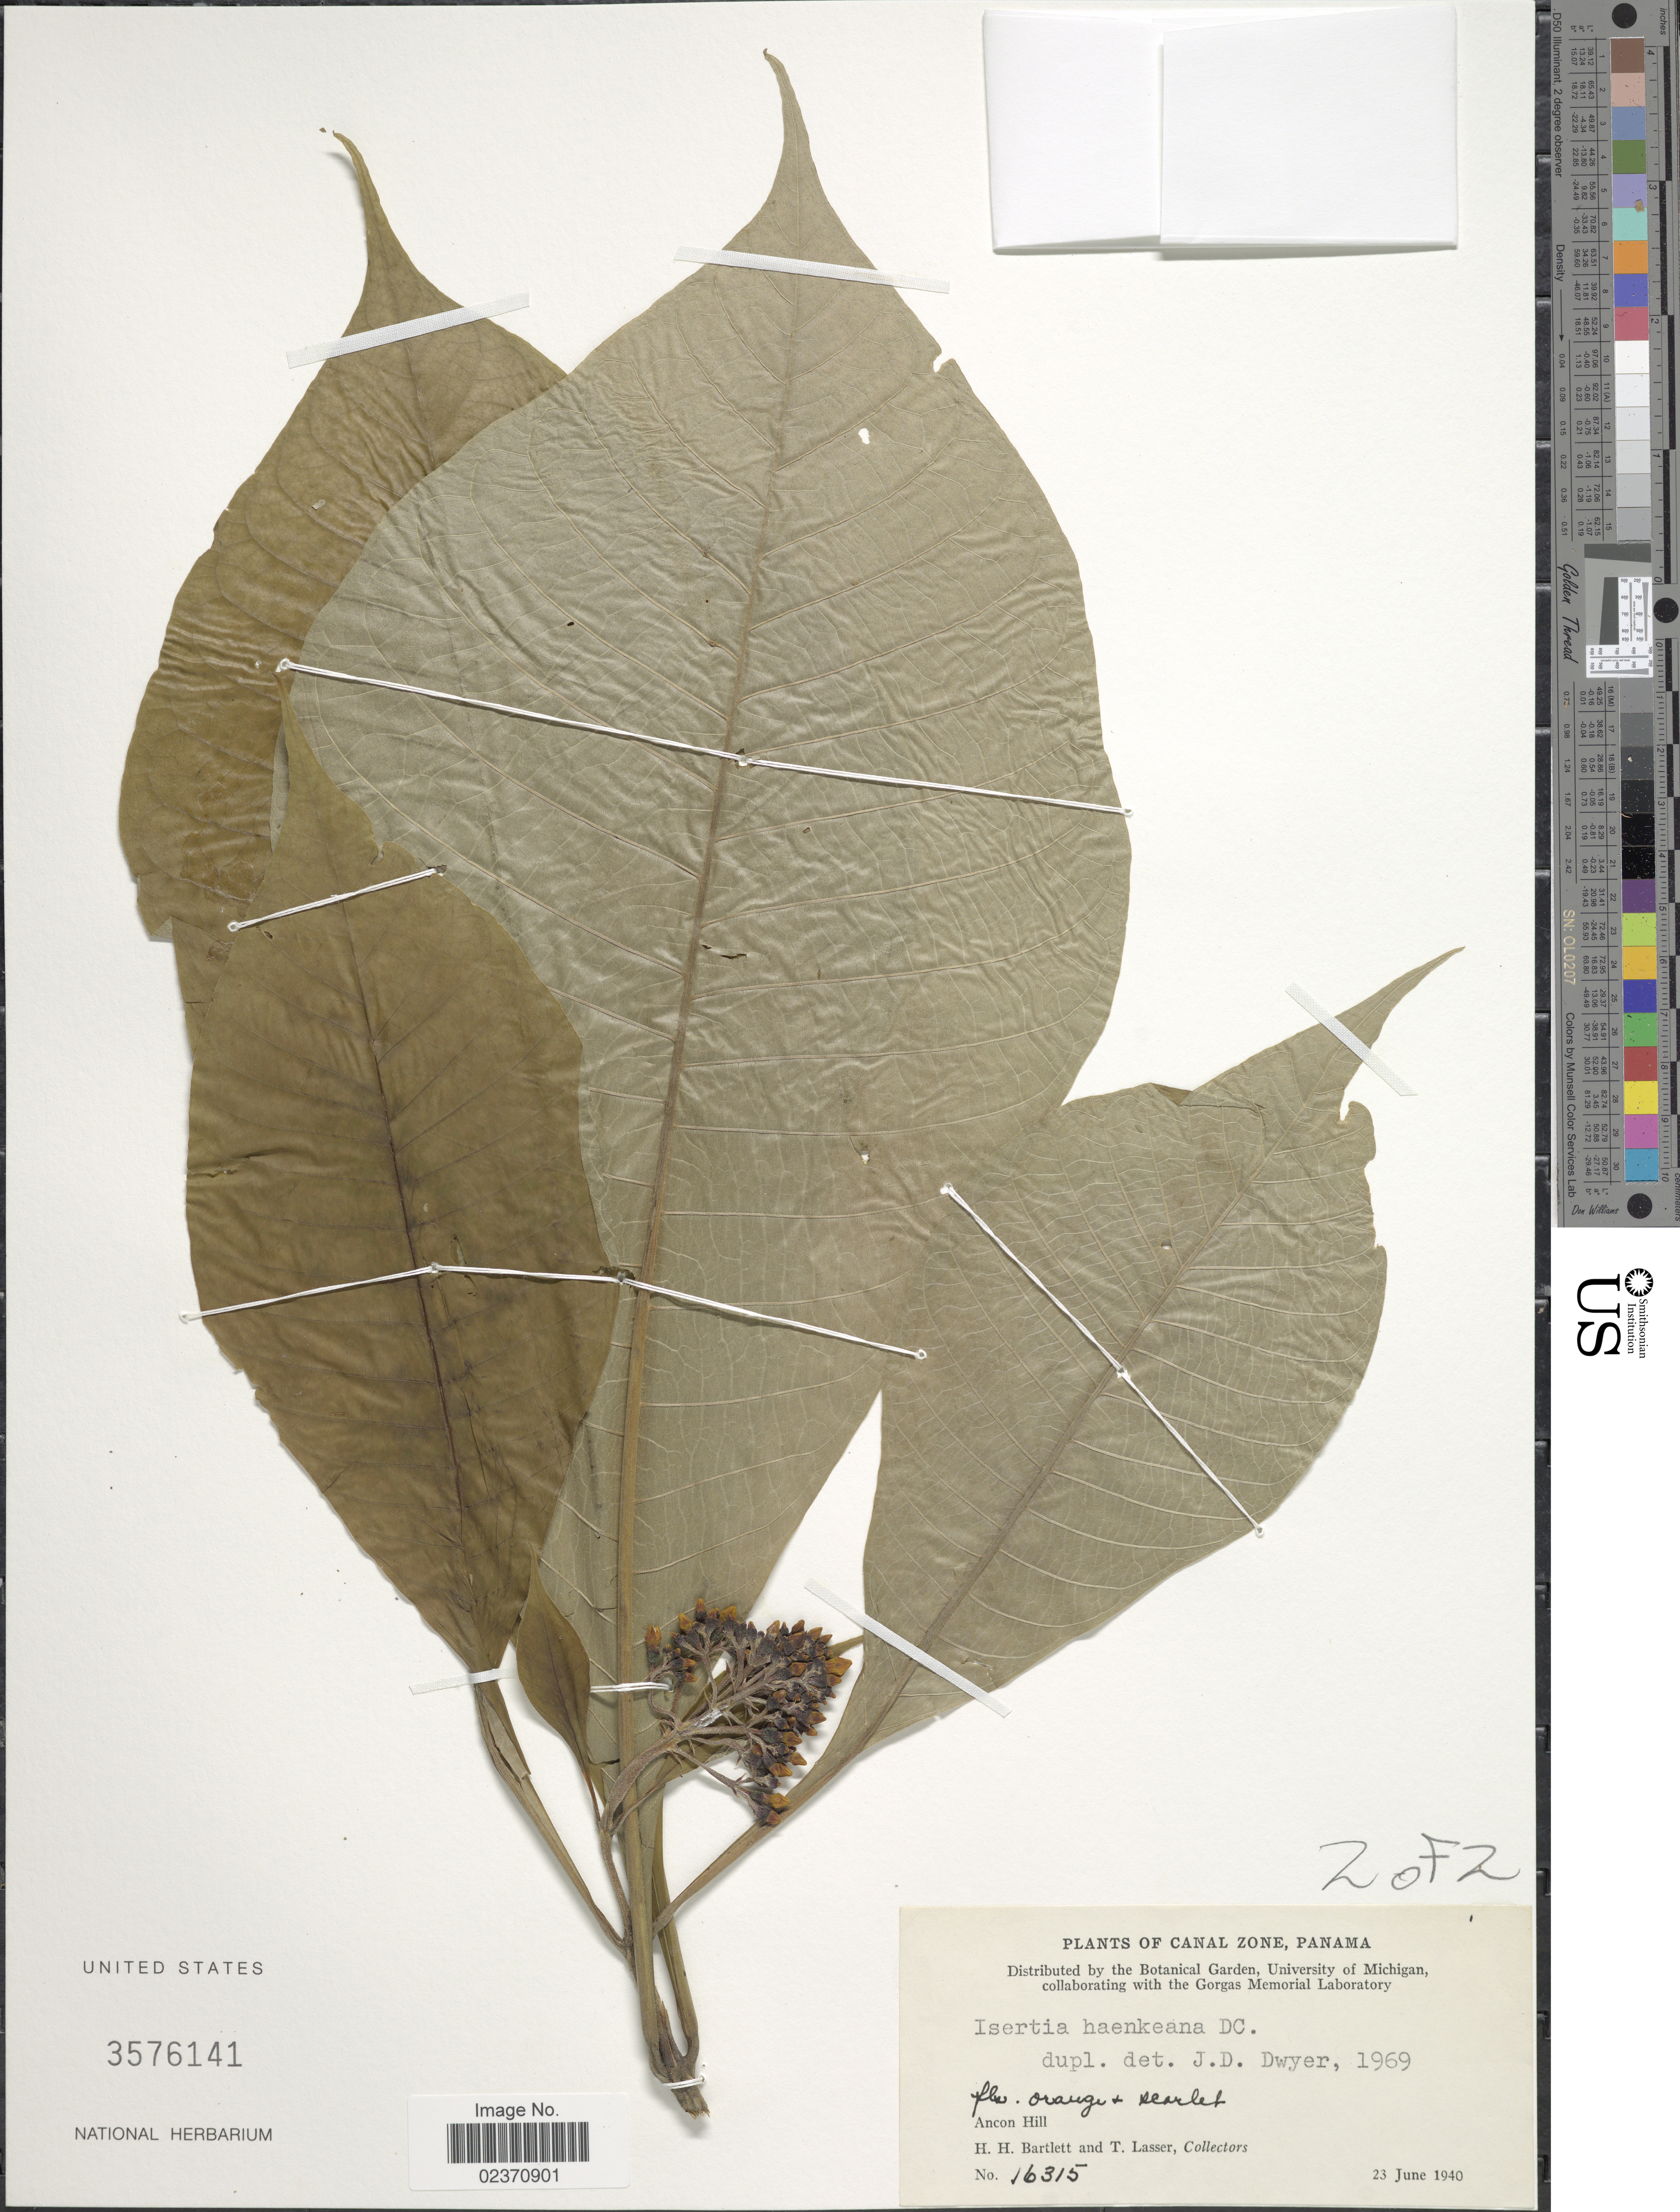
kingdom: Plantae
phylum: Tracheophyta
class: Magnoliopsida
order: Gentianales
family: Rubiaceae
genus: Isertia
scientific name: Isertia haenkeana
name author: DC.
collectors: H. H. Bartlett & T. Lasser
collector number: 16315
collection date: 1940-06-23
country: Panama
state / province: Colón / Panamá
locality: Canal Zone, Ancon Hill.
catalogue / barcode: US 3576141